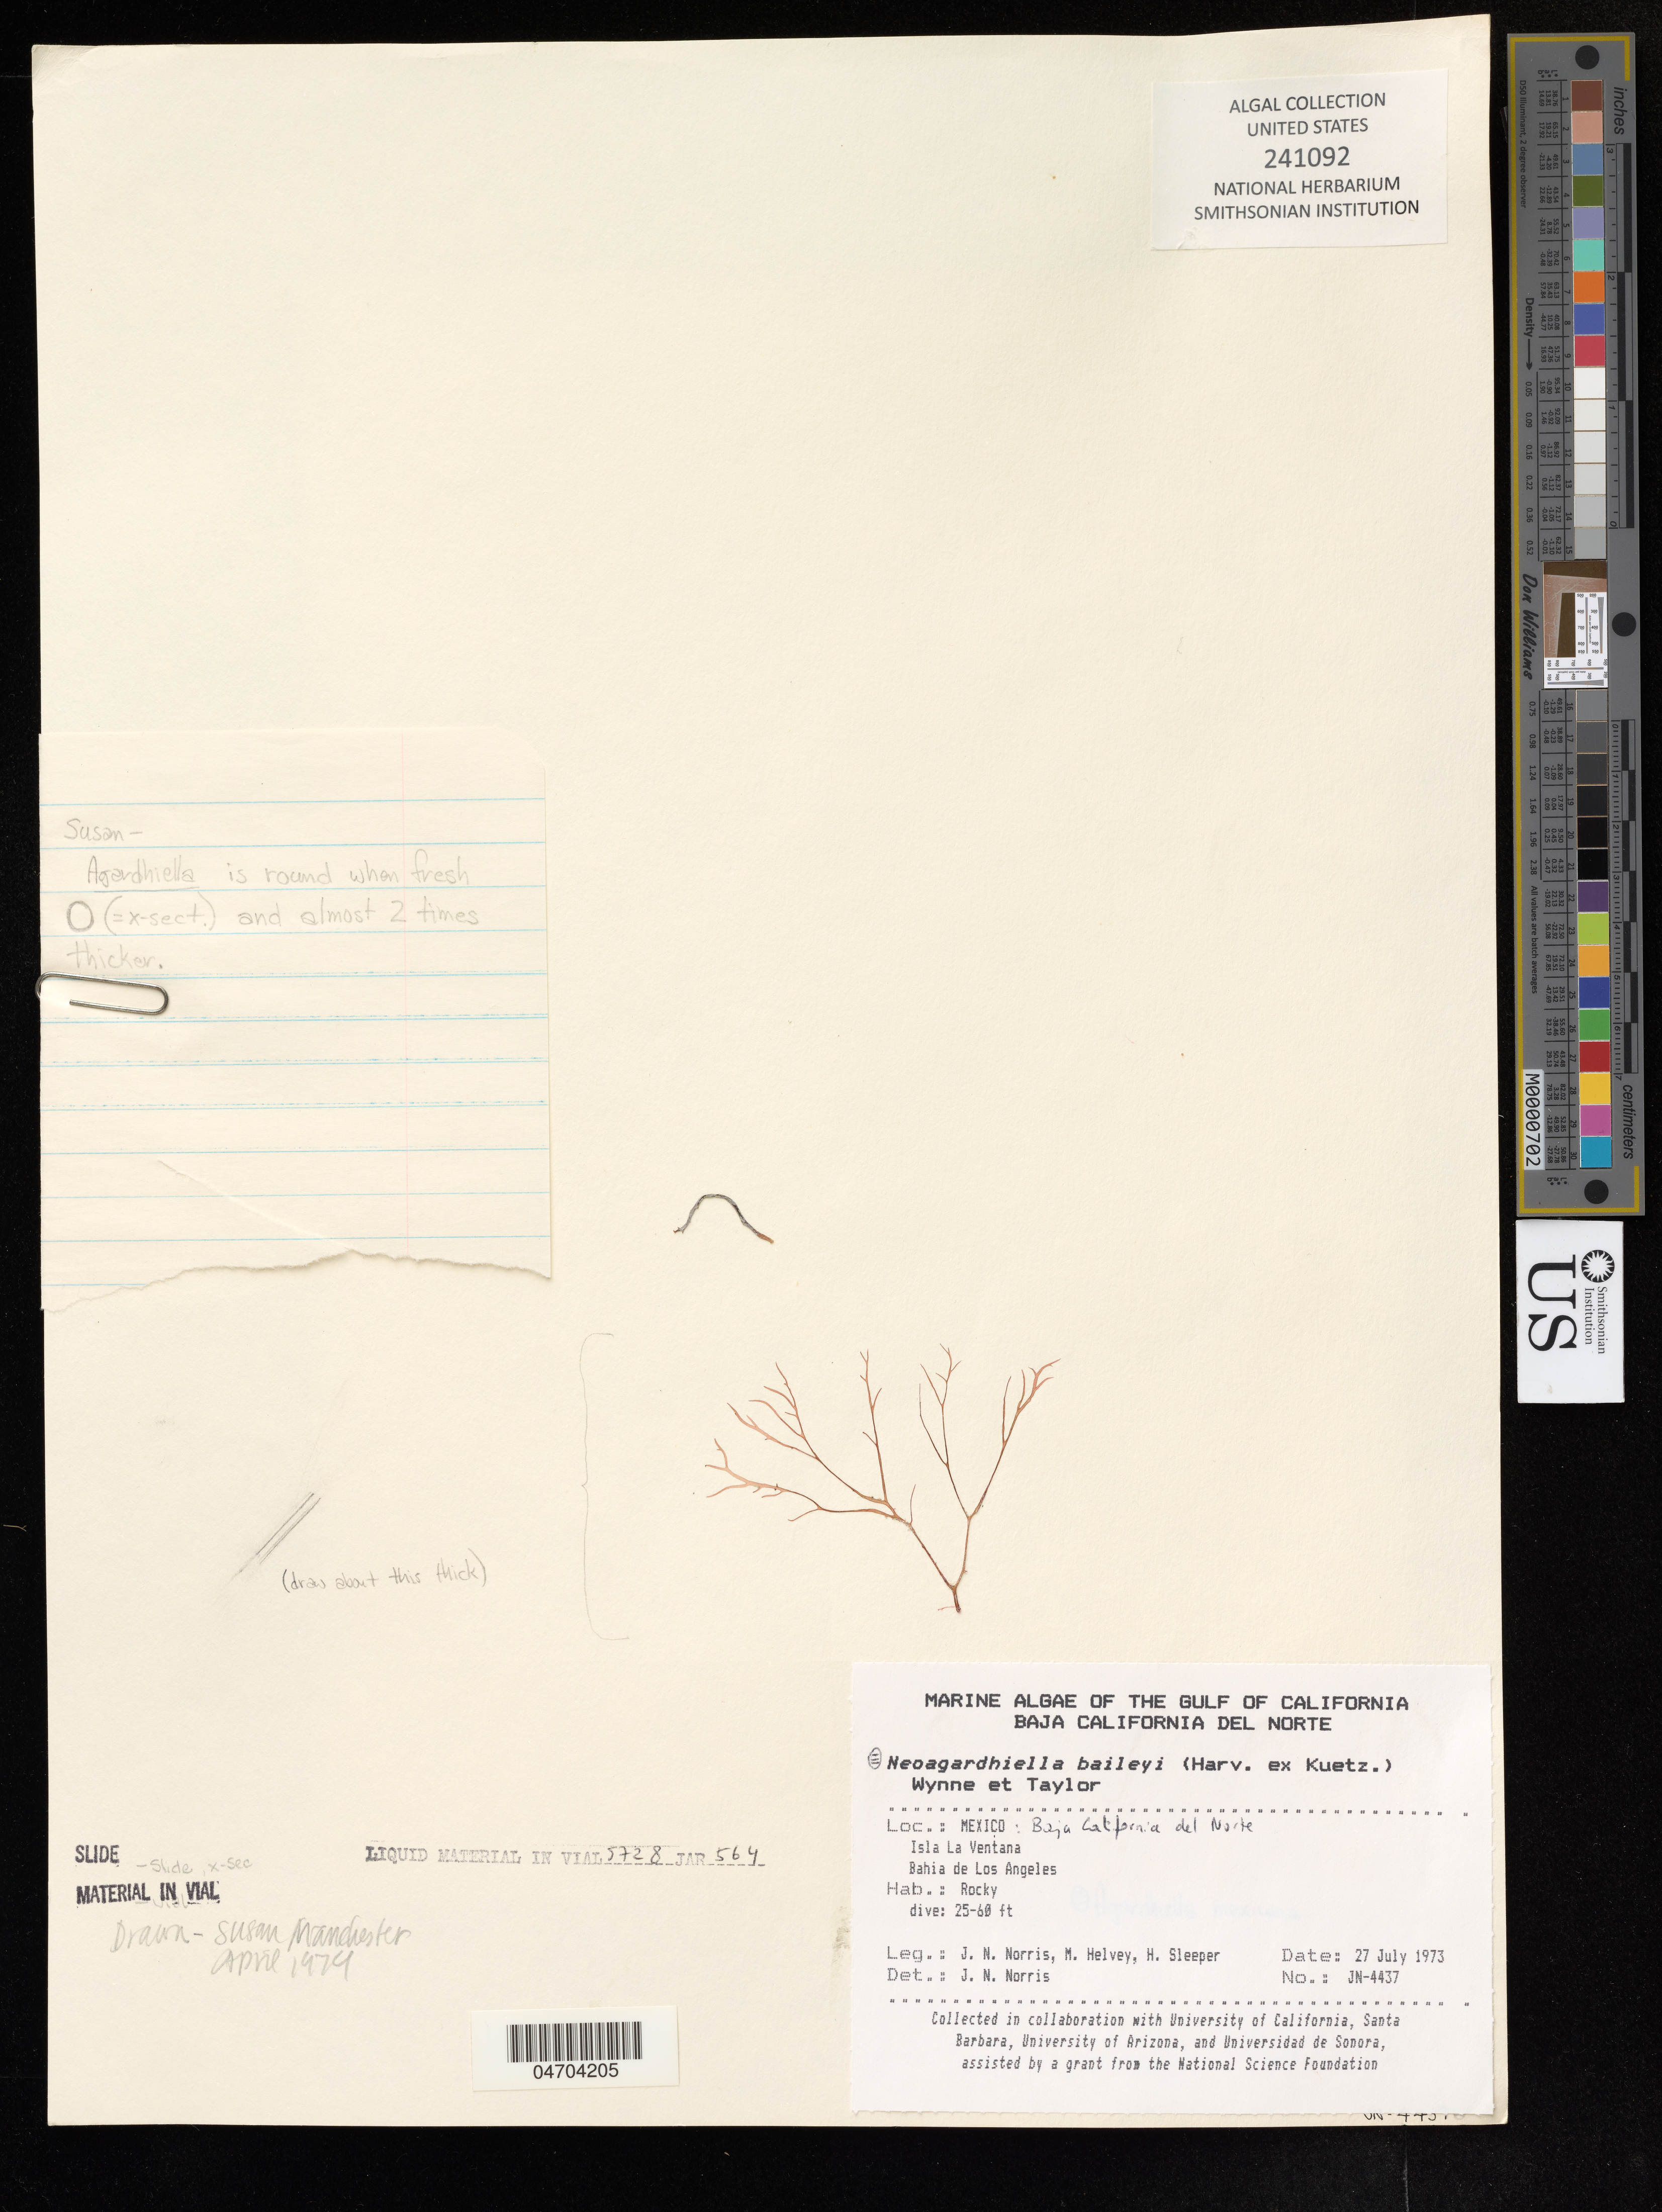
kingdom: Plantae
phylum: Rhodophyta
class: Florideophyceae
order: Gigartinales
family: Solieriaceae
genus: Neoagardhiella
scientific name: Neoagardhiella baileyi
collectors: J. Norris, M. Helvey & Sleeper. H.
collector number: JN-4437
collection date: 1973-07-27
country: Mexico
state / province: Baja California Norte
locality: Isla La Ventana, Bahia de Los Angeles.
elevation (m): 8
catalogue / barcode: US 241092